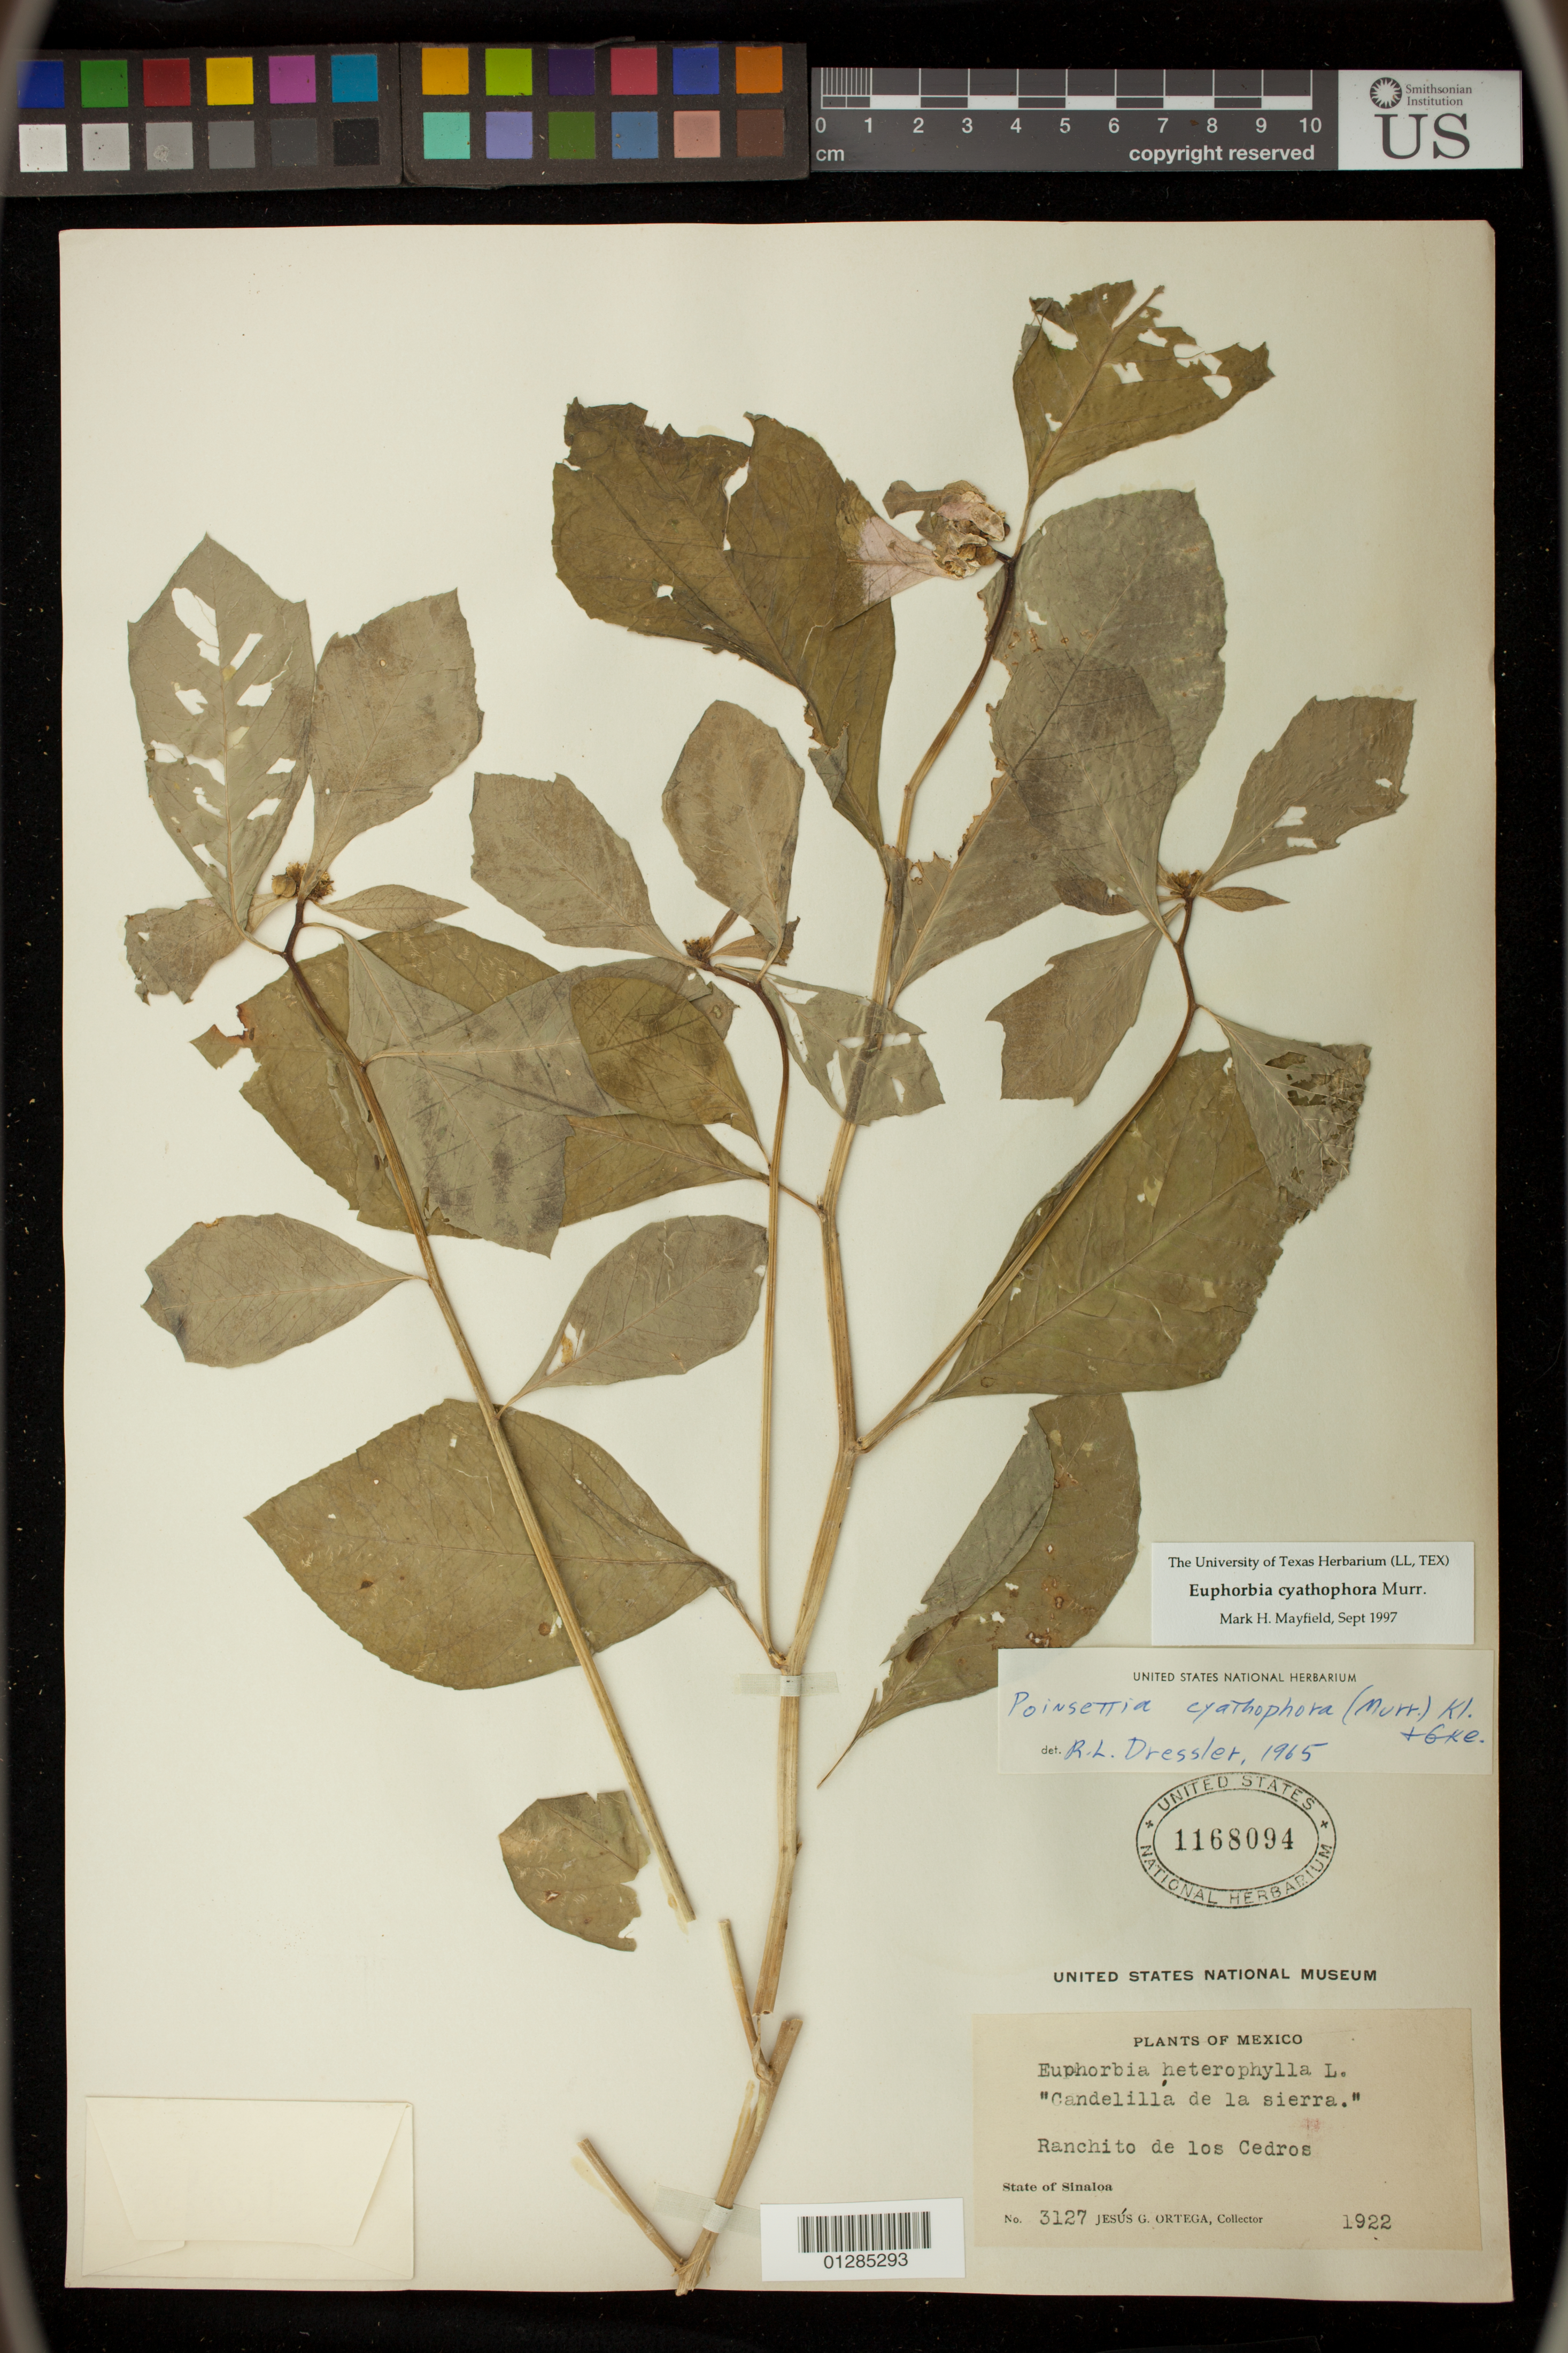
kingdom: Plantae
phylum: Tracheophyta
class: Magnoliopsida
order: Malpighiales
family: Euphorbiaceae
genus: Euphorbia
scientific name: Euphorbia heterophylla var. cyathophora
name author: (Murr.) Griseb.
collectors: J. Ortega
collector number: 3127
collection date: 1922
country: Mexico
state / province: Sinaloa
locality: Ranchito de los Cedros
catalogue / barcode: US 1168094